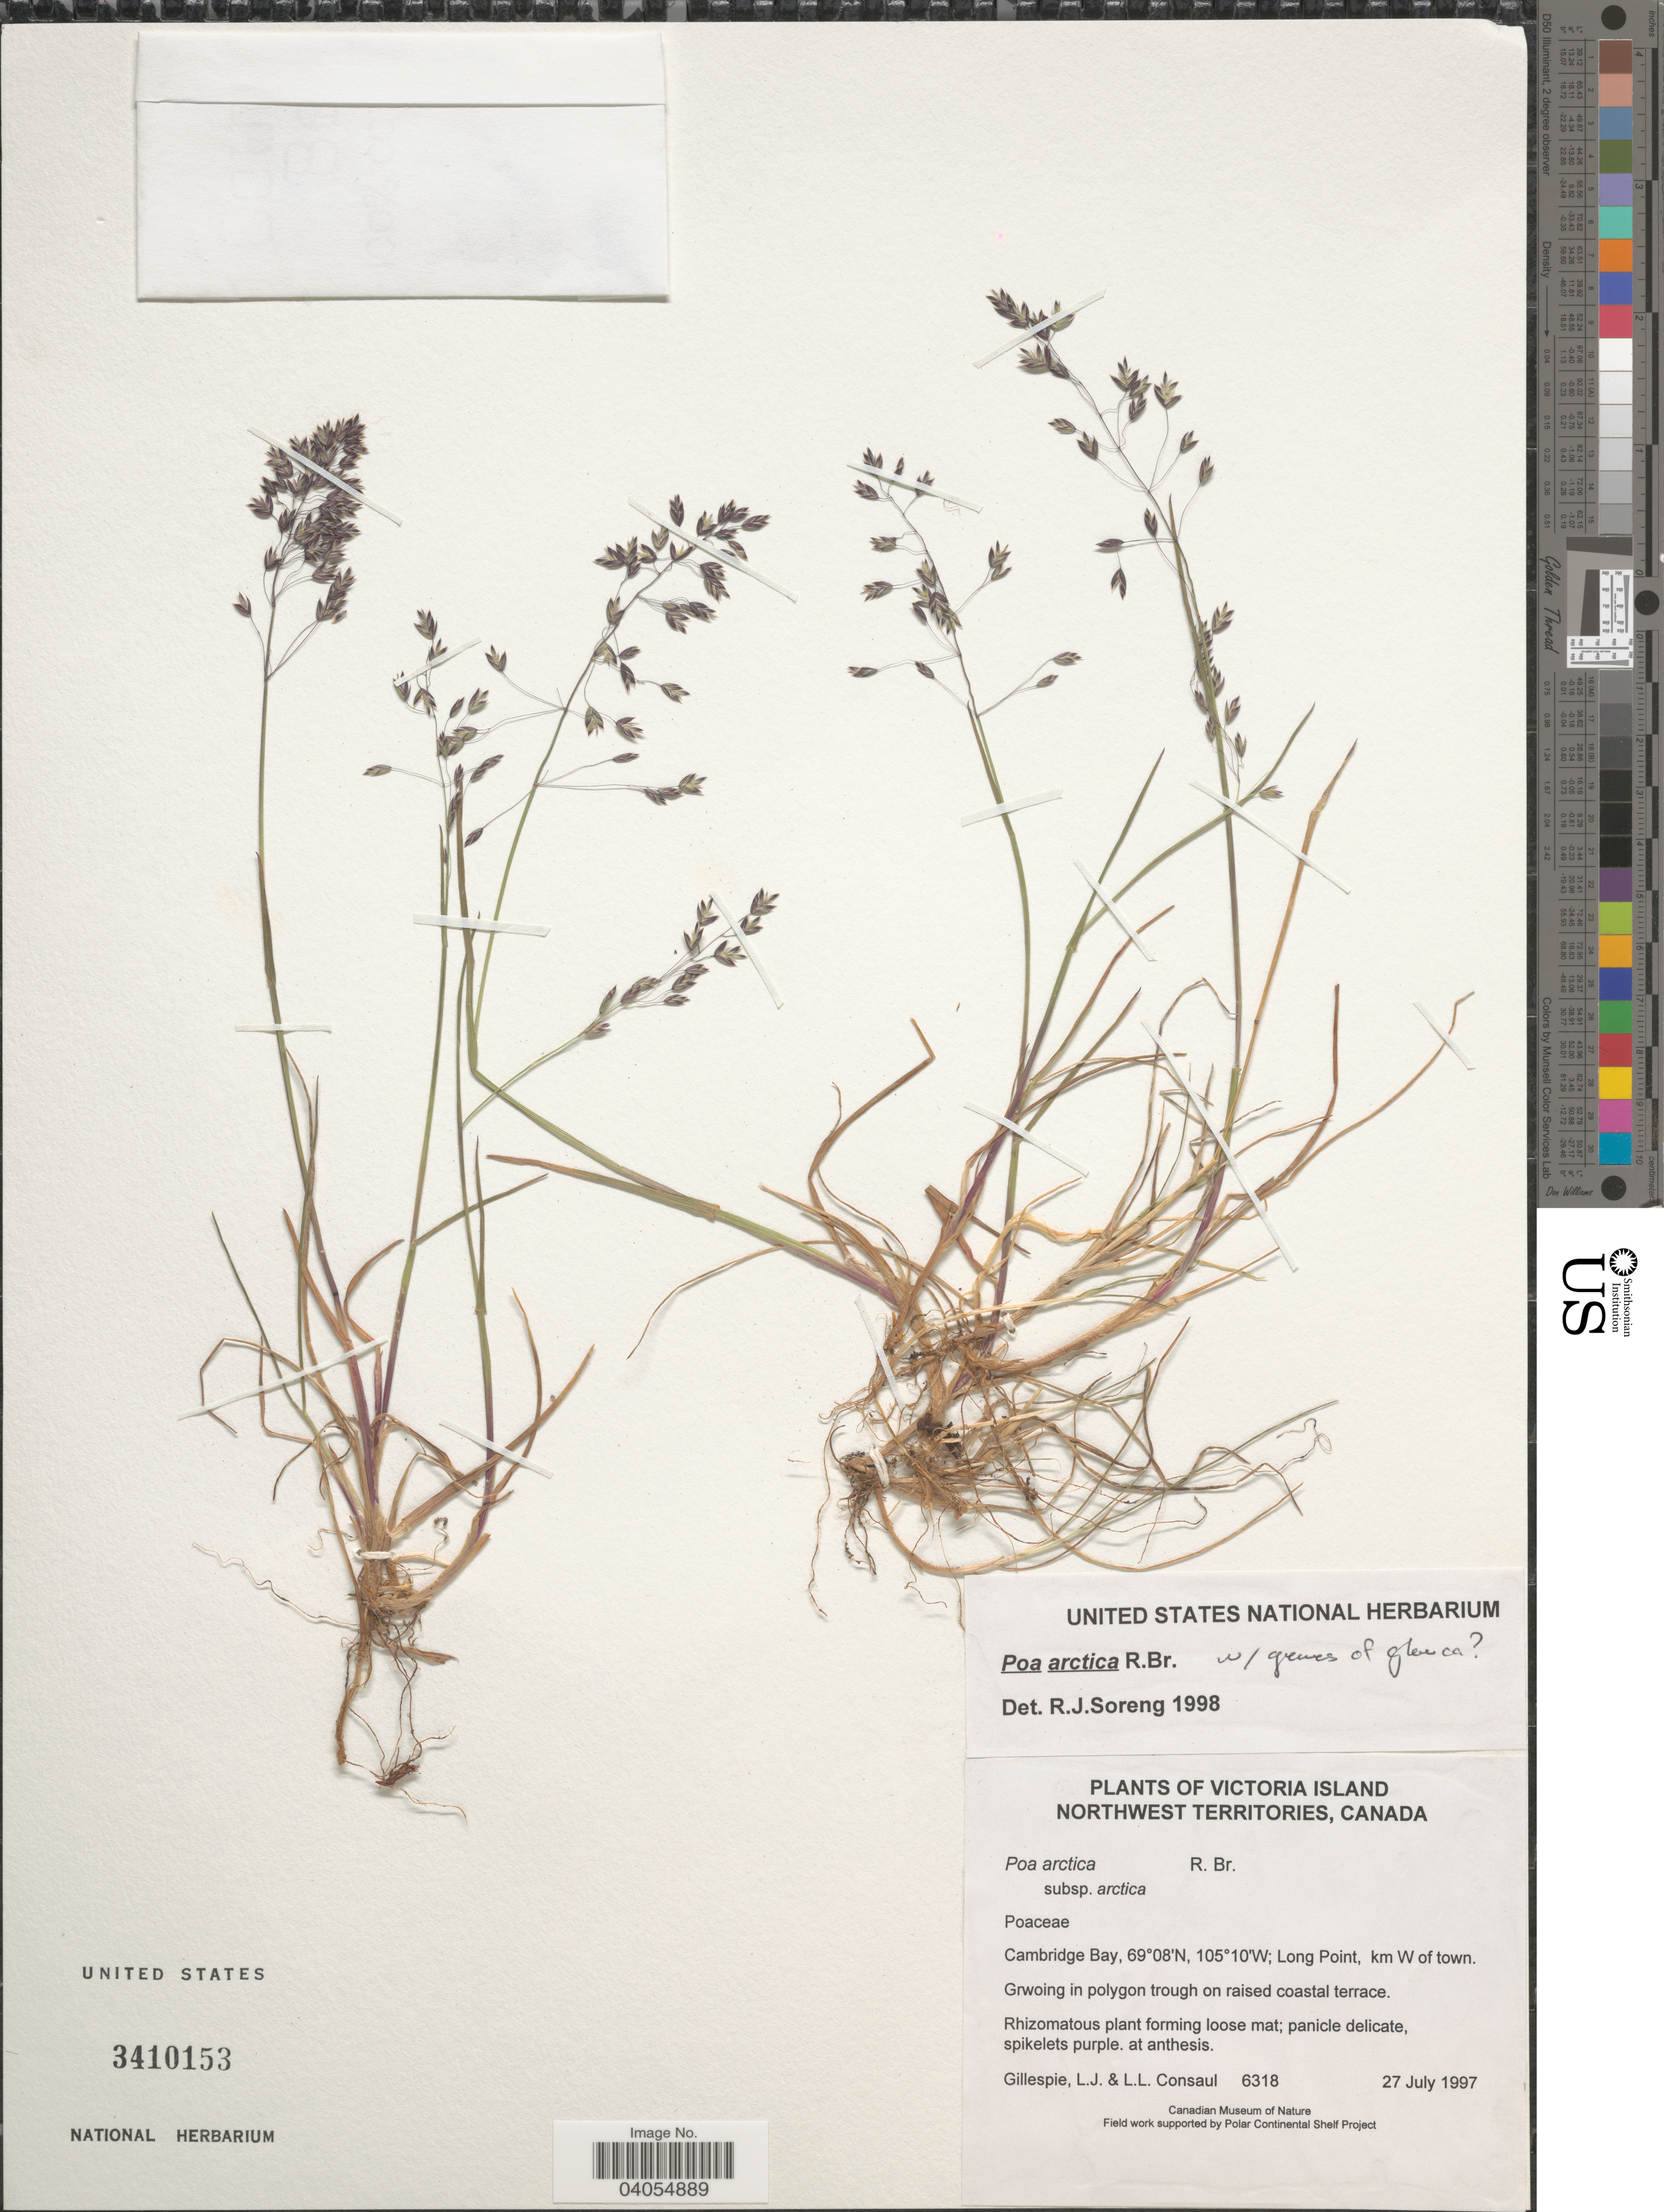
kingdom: Plantae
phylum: Tracheophyta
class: Liliopsida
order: Poales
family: Poaceae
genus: Poa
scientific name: Poa arctica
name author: R. Br.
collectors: L. Gillespie & L. Consaul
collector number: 6318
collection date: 1997-07-27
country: Canada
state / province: Northwest Territories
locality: Victoria Island. Cambridge Bay; Long Point, km W of town.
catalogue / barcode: US 3410153